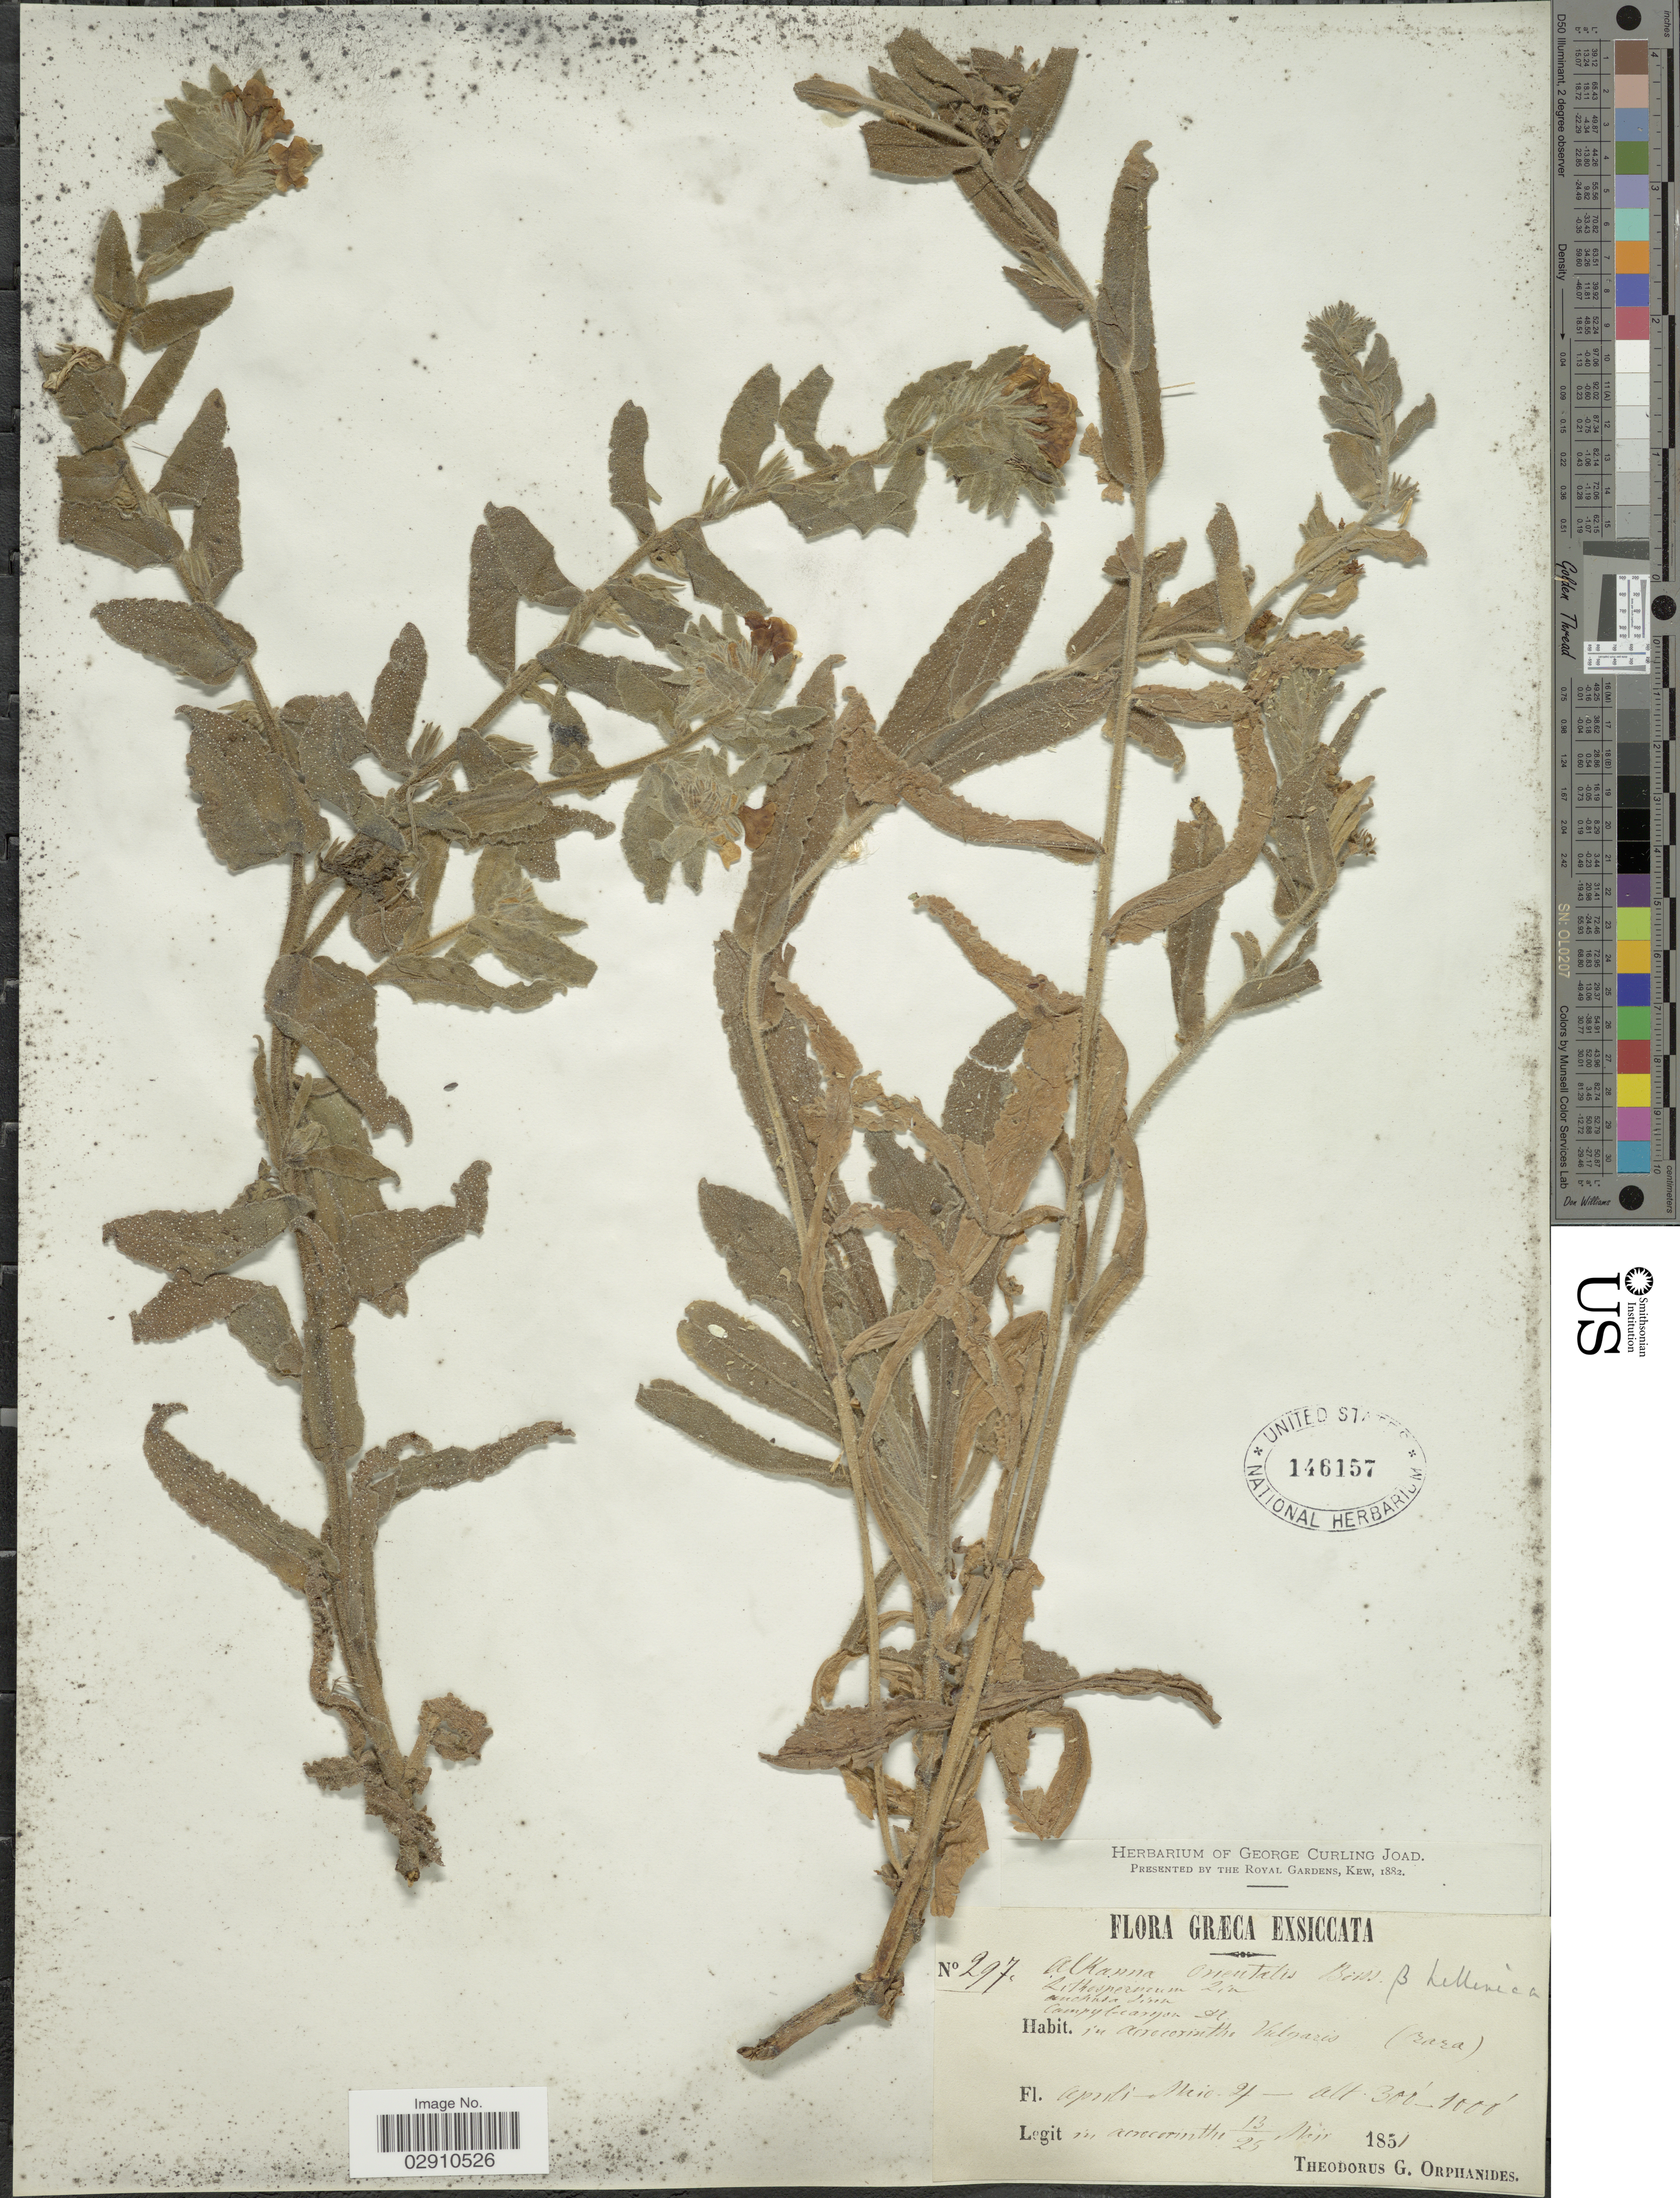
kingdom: Plantae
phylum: Tracheophyta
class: Magnoliopsida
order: Boraginales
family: Boraginaceae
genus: Alkanna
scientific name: Alkanna orientalis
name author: (L.) Boiss.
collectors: T. G. Orphanides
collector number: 297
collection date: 1851-05-13/1851-05-25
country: Greece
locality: In Acrocorinth Vulgaris.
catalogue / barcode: US 146157